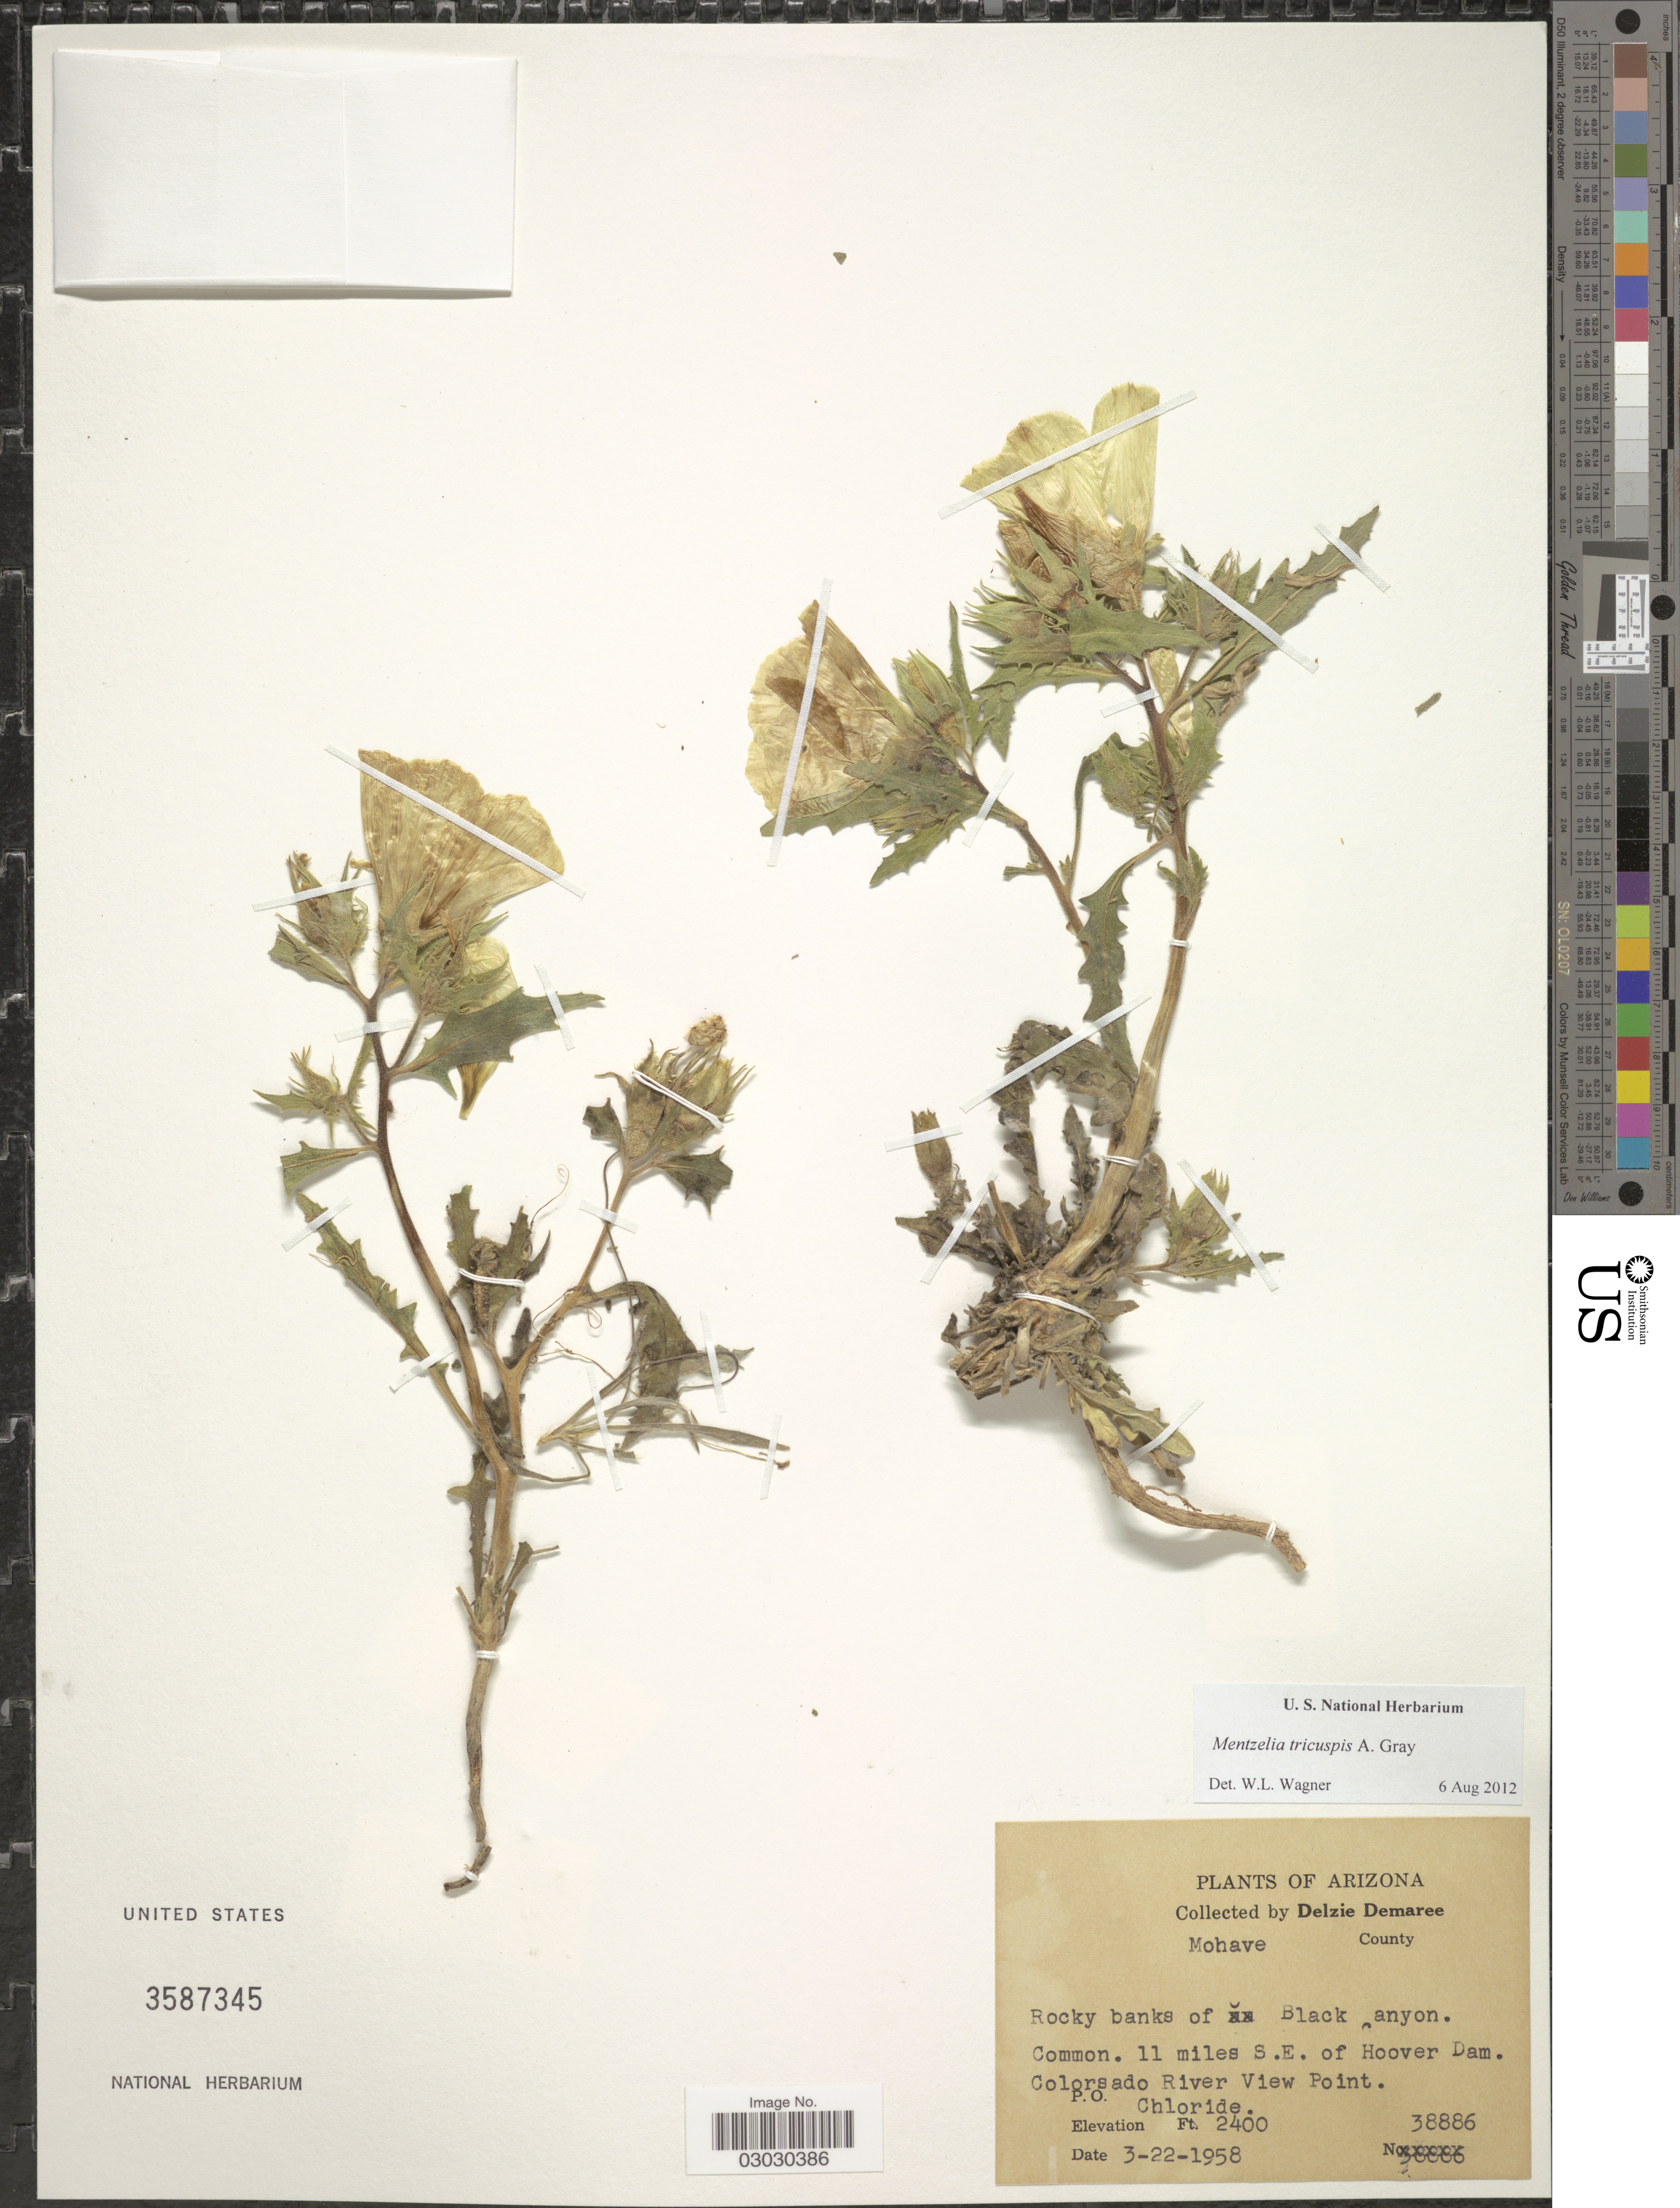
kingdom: Plantae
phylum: Tracheophyta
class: Magnoliopsida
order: Cornales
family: Loasaceae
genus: Mentzelia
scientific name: Mentzelia tricuspis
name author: A. Gray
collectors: D. Demaree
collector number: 38886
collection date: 1958-03-22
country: United States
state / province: Arizona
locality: Mohave County. 11 miles S.E. of Hoover Dam. Colorsado River View Point. P.O. Chloride.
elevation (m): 732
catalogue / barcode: US 3587345